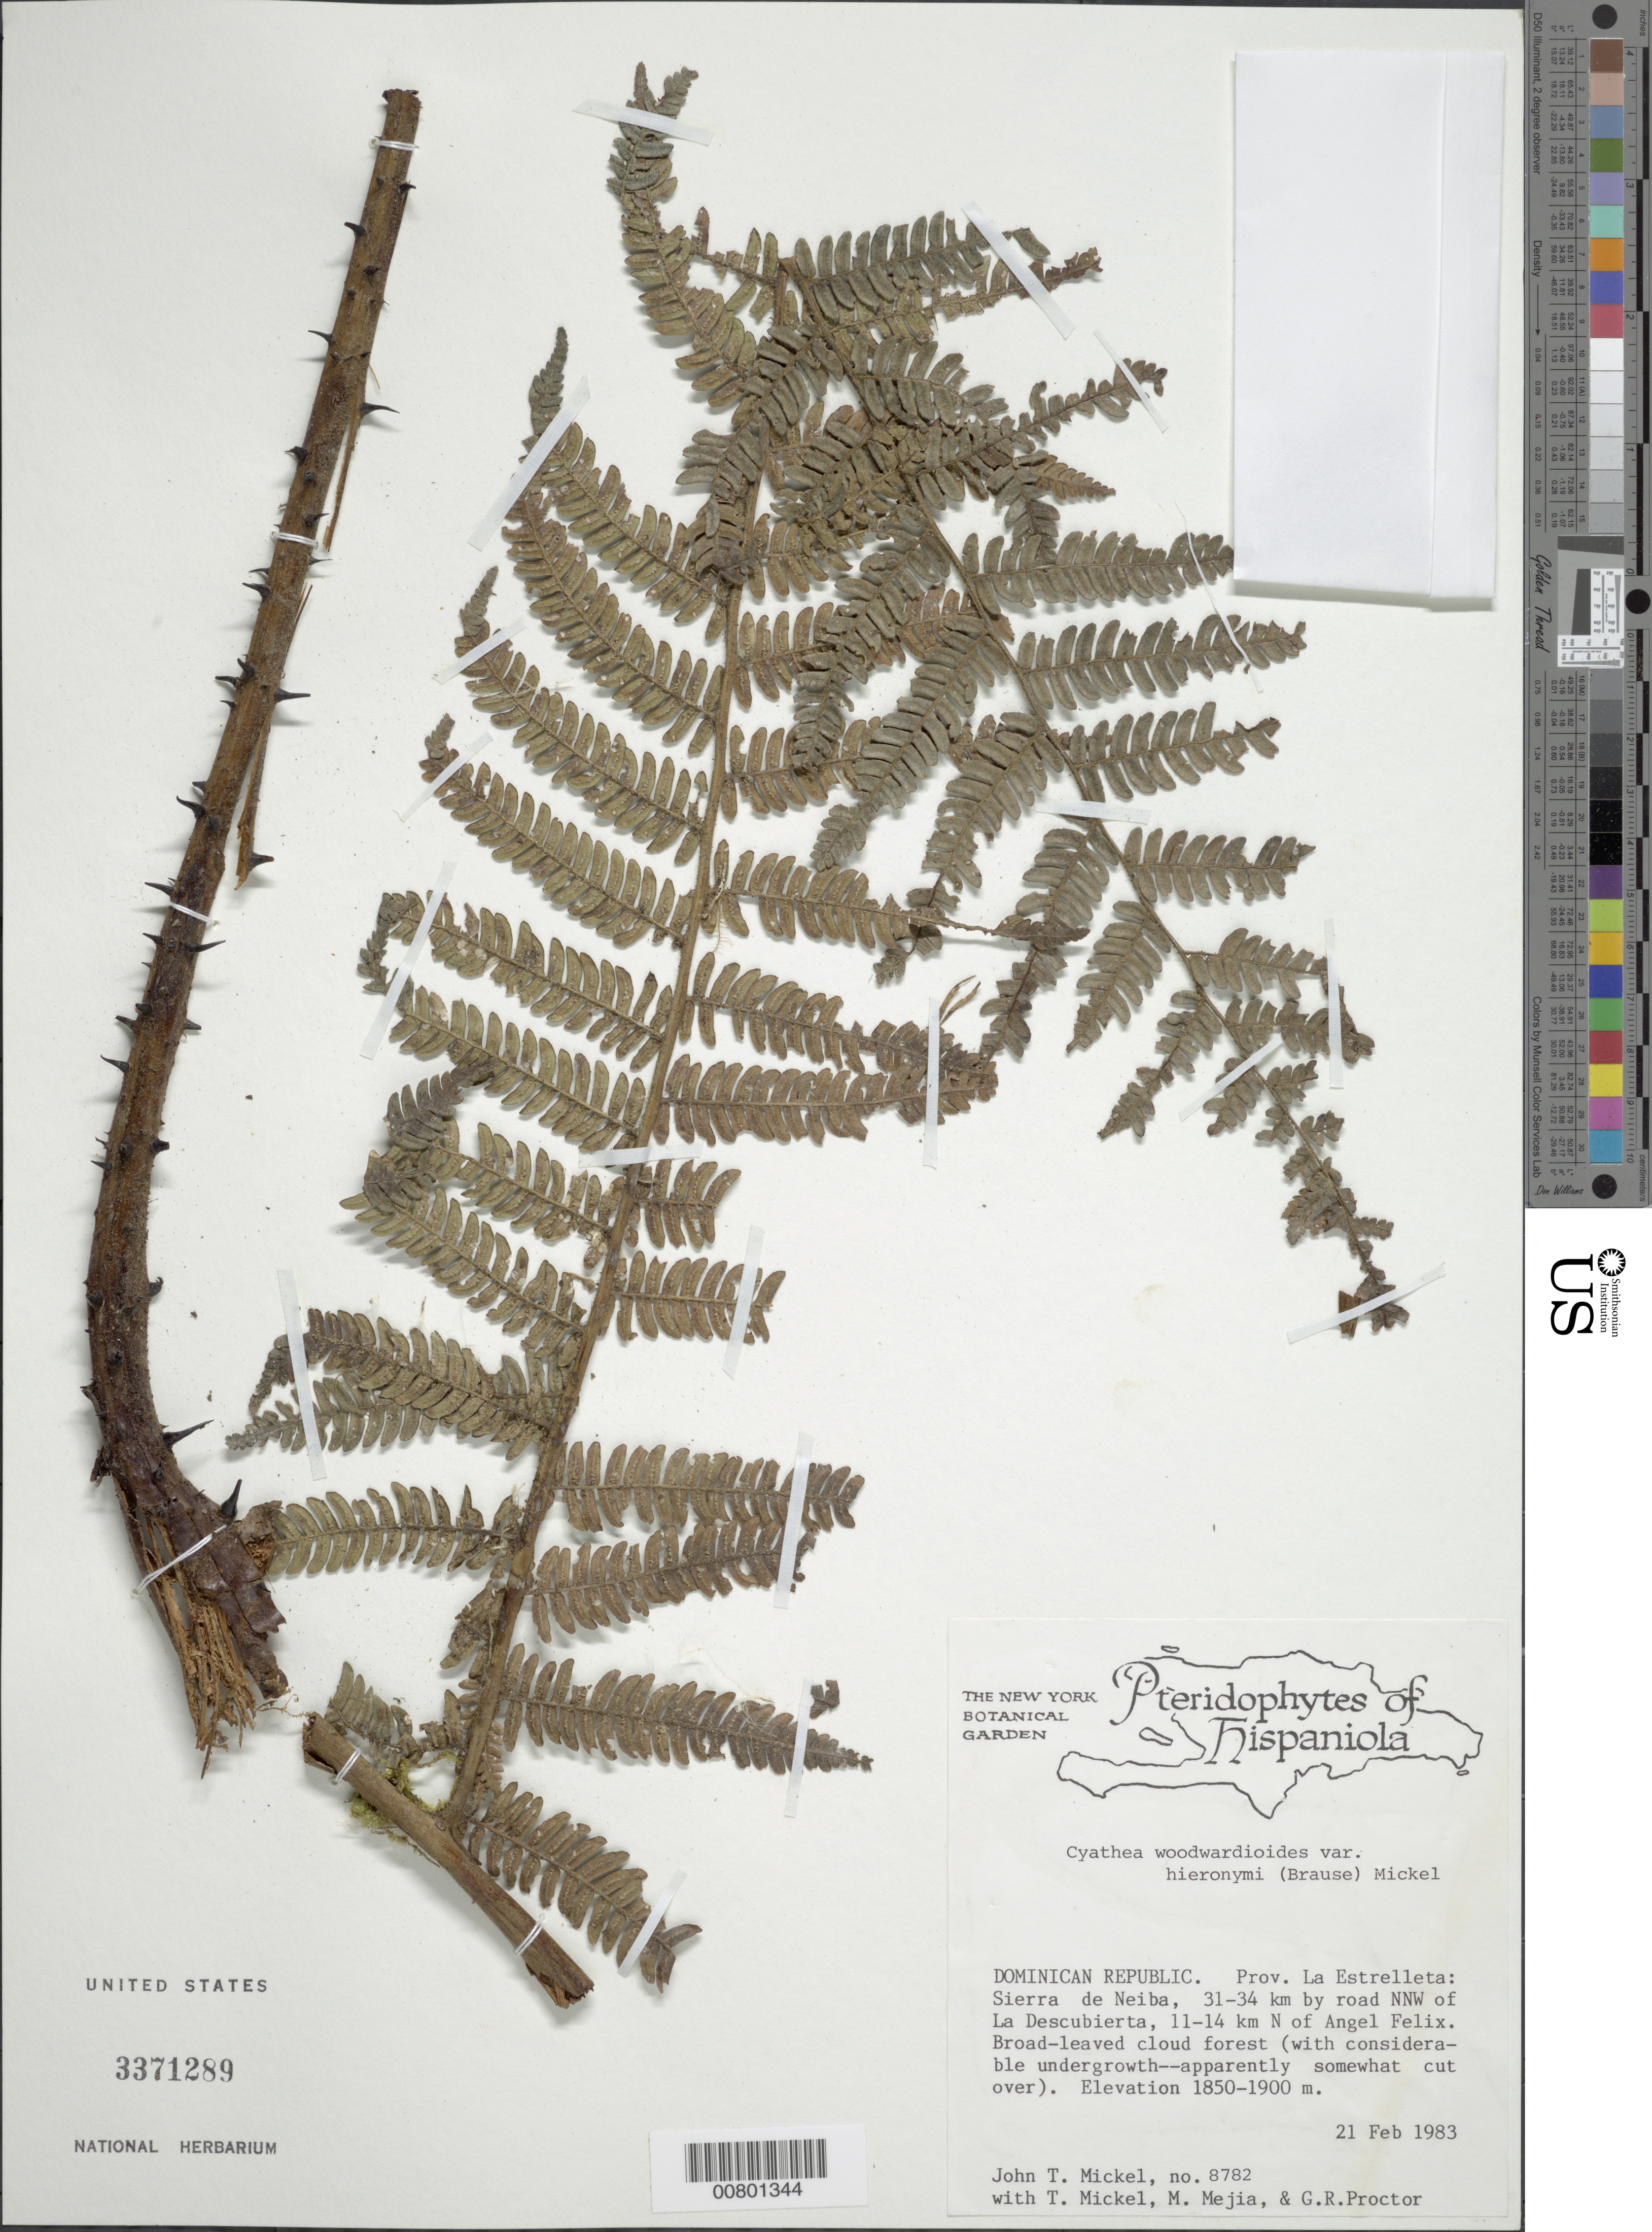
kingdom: Plantae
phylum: Tracheophyta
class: Polypodiopsida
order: Cyatheales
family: Cyatheaceae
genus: Alsophila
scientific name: Alsophila woodwardioides var. hieronymii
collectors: J. T. Mickel, T. Mickel, M. Mejia & G. R. Proctor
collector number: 8782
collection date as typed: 21 Feb 1983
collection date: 1983-02-21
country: Dominican Republic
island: Hispaniola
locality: Prov. La Estrelleta, Sierra de Neiba, 31-34 km by road NNW of La Descubierta, 11-14 km N of Angel Felix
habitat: Broad-leaved cloud forest (with considerable undergrowth-apparently somewhat cut-over)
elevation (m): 1850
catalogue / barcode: US 3371289